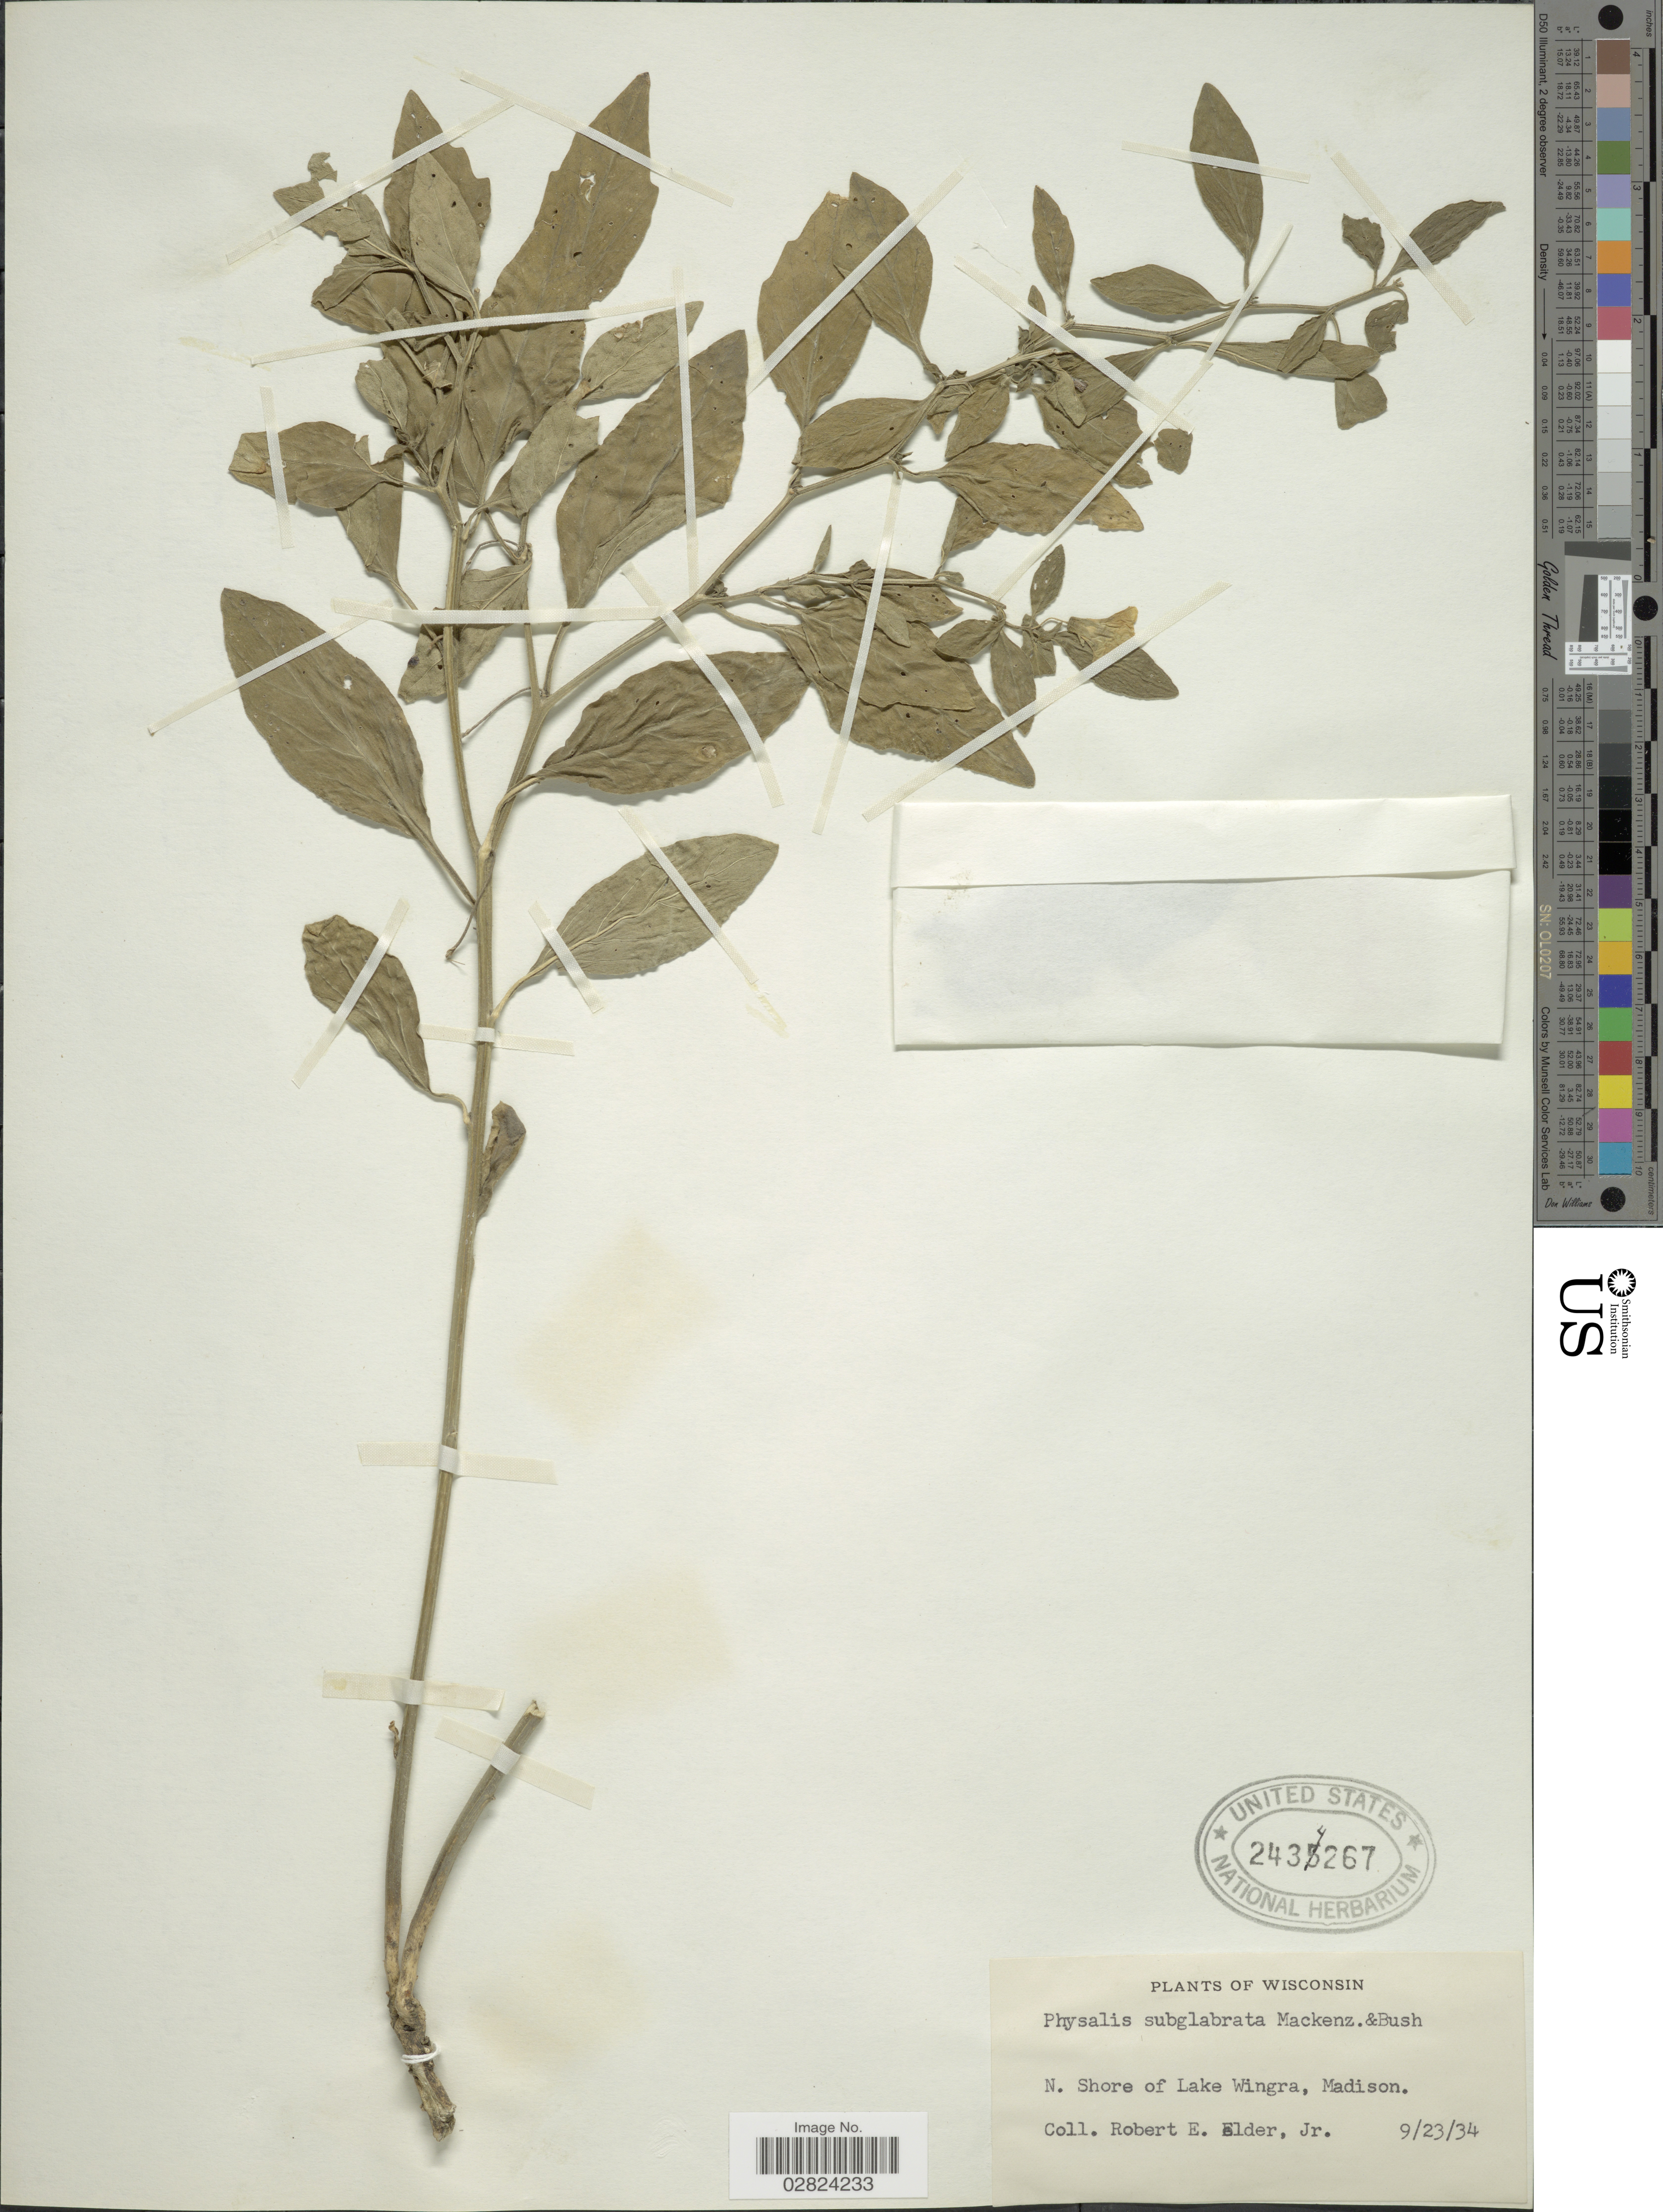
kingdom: Plantae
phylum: Tracheophyta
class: Magnoliopsida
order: Solanales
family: Solanaceae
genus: Physalis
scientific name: Physalis subglabrata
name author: Mack. & Bush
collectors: R. E. Elder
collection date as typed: Transcribed d/m/y: 23/9/34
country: United States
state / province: Wisconsin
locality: N. shore of Lake Wingra, Madison.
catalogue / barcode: US 2434267